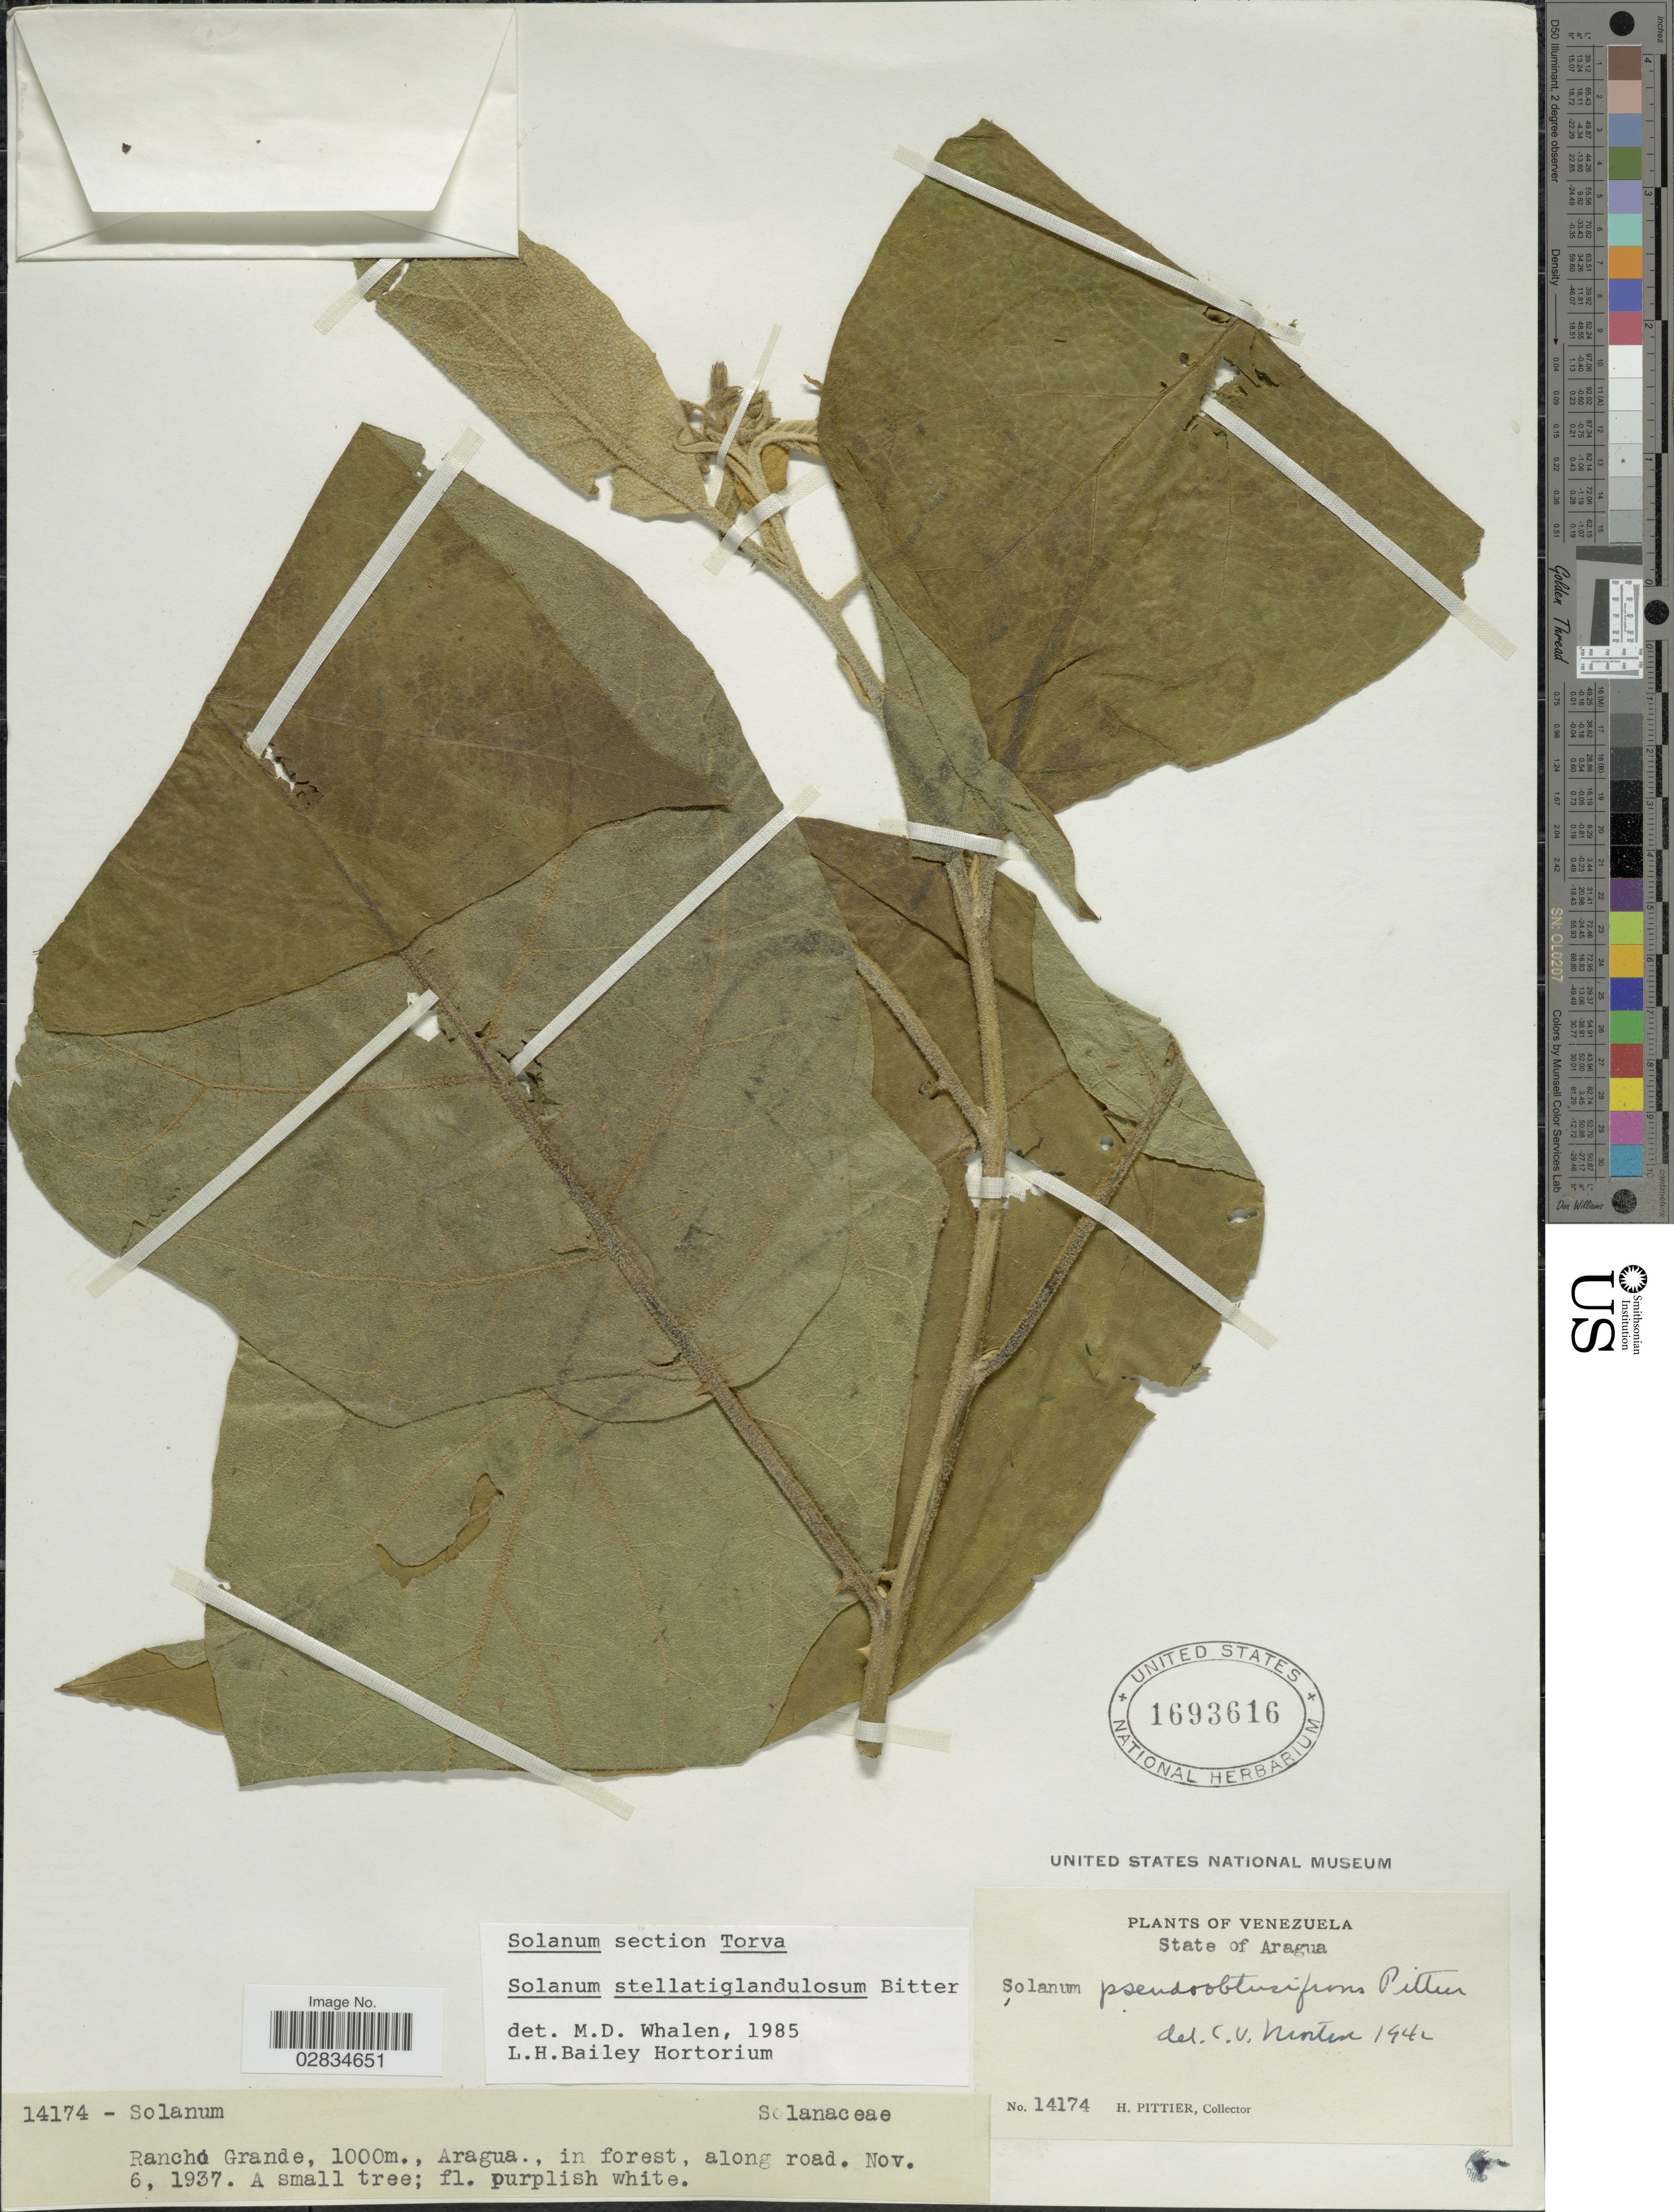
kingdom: Plantae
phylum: Tracheophyta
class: Magnoliopsida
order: Solanales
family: Solanaceae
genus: Solanum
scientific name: Solanum stellatiglandulosum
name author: Bitter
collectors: H. F. Pittier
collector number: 14174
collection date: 1937-11-06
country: Venezuela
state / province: Aragua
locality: Rancho Grande.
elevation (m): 1000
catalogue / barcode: US 1693616